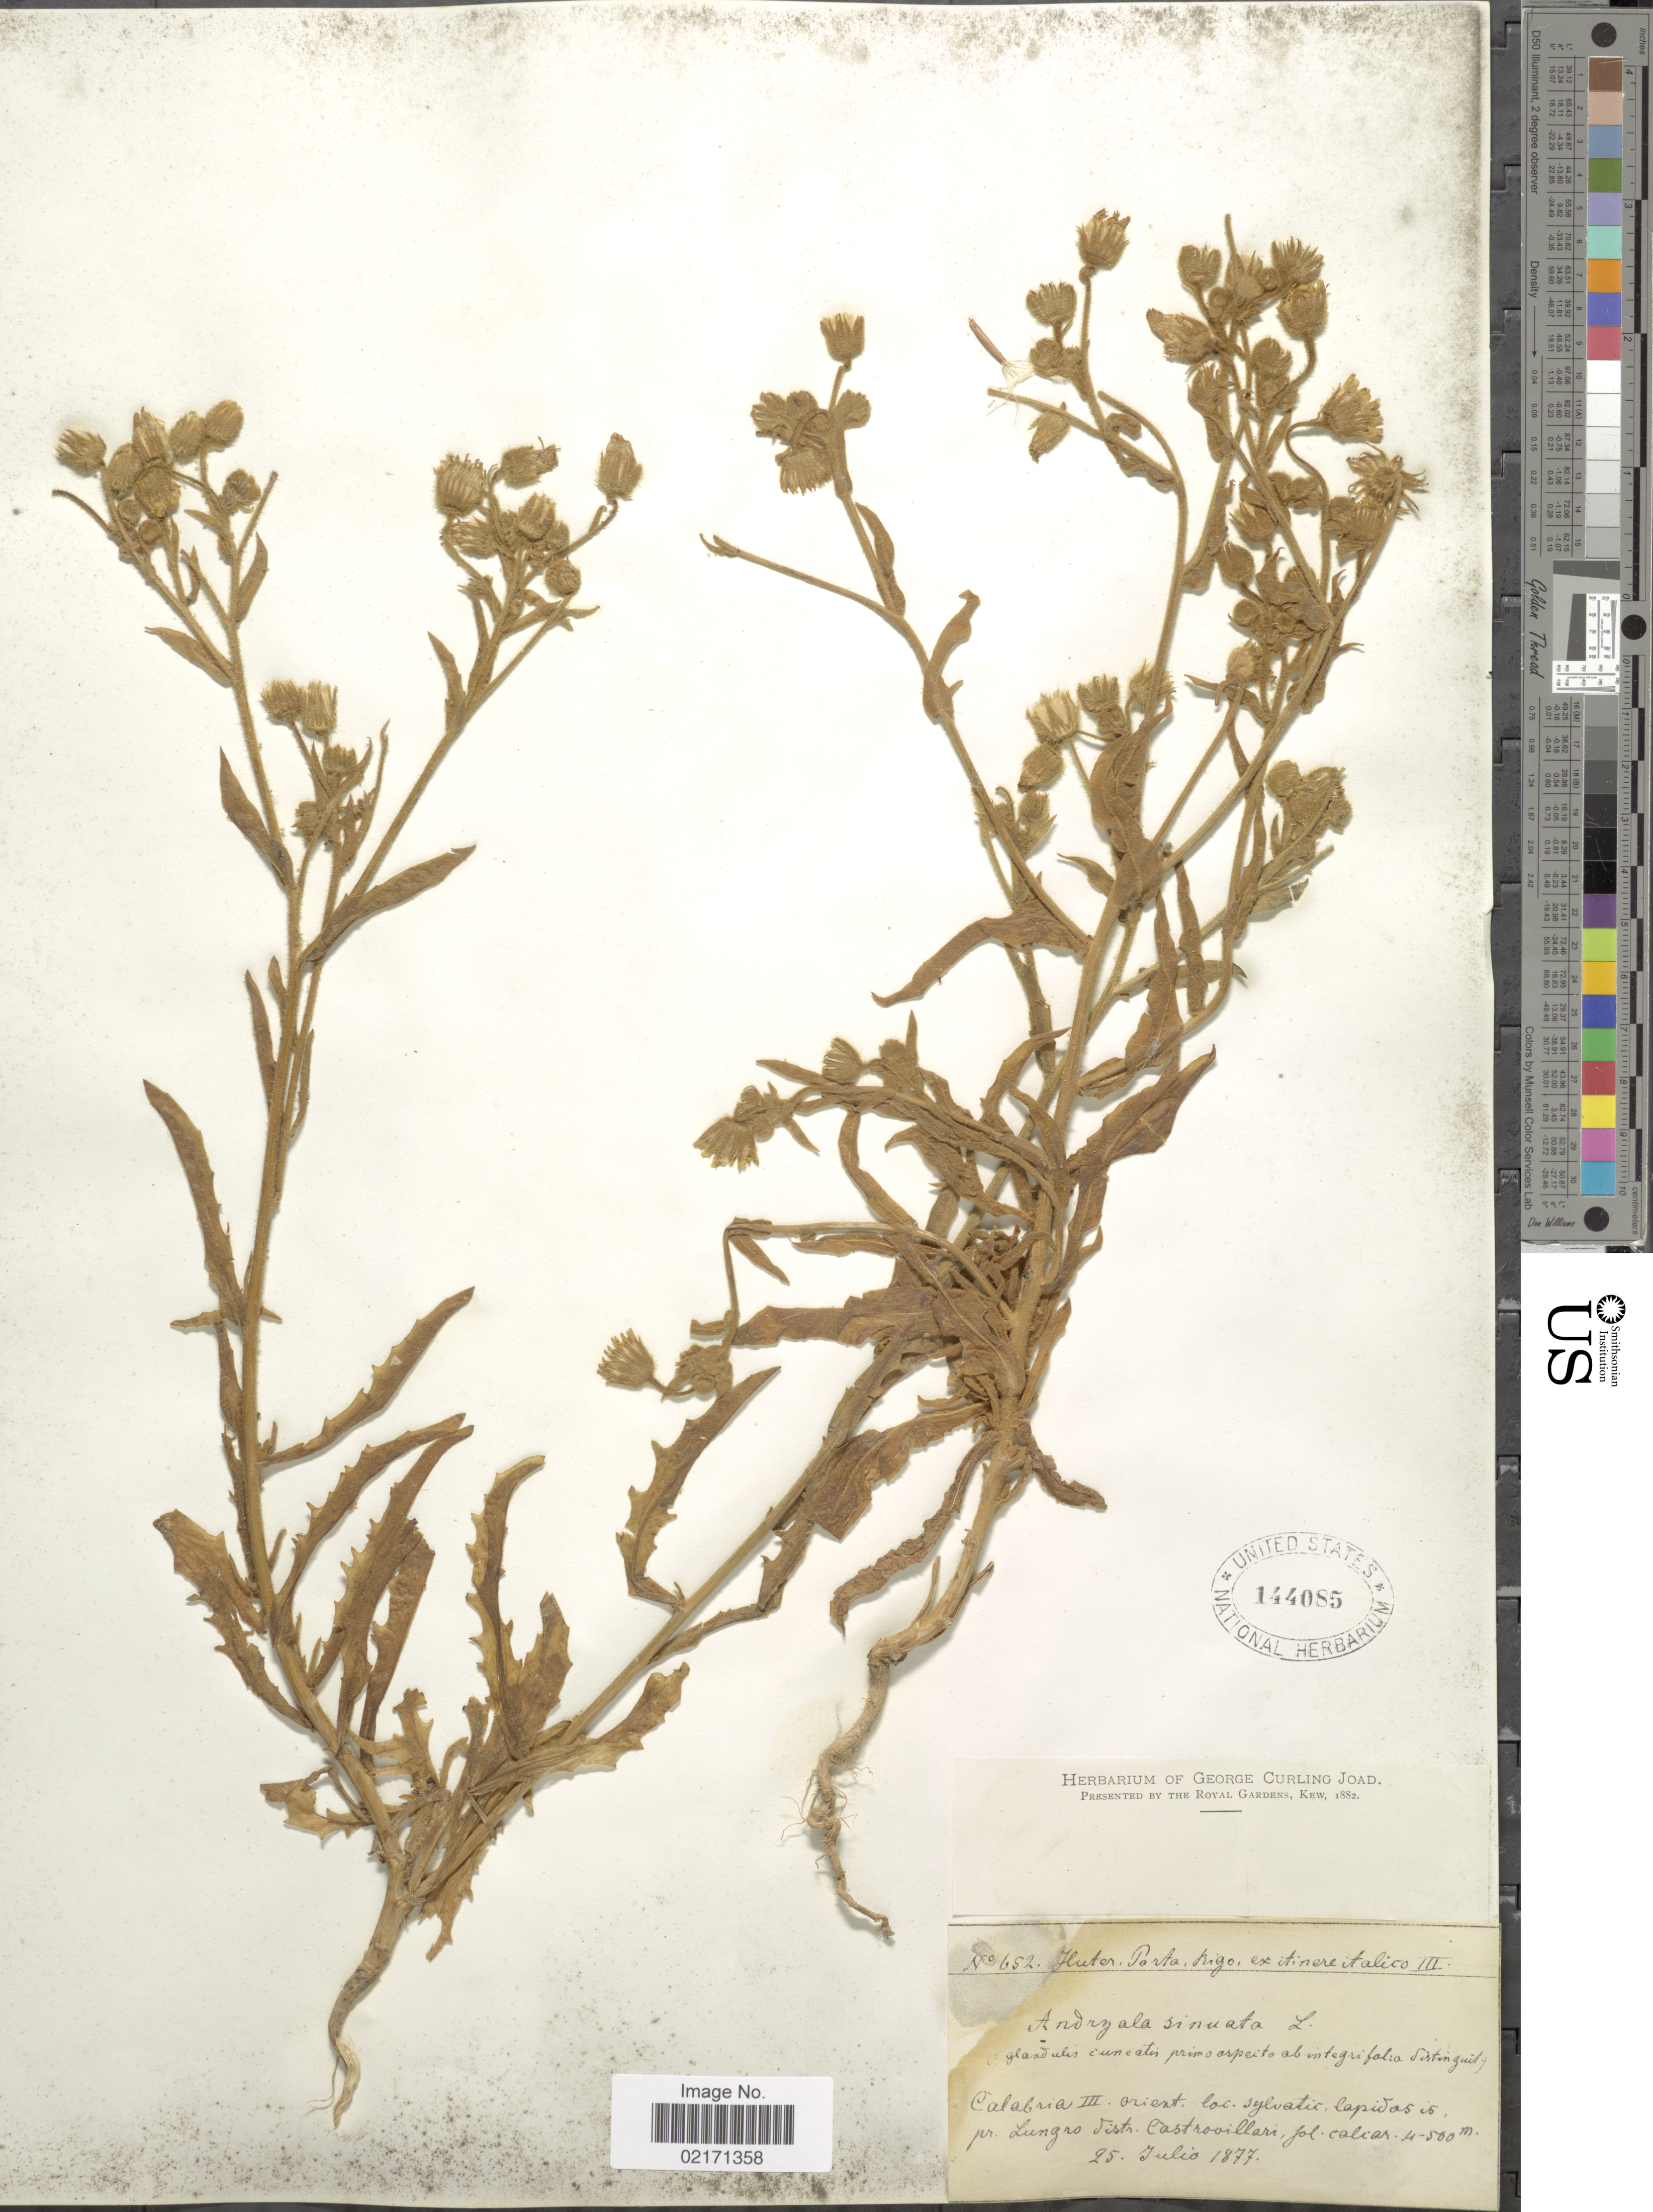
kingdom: Plantae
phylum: Tracheophyta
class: Magnoliopsida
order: Asterales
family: Asteraceae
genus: Andryala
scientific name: Andryala ragusina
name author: L.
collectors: -. Huter & -. Frigo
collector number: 652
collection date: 1877-07-25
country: Italy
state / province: Calabria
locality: Pr. Lungro distr. Castrovillari fol calc. [interpreted]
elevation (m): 400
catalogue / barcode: US 144085